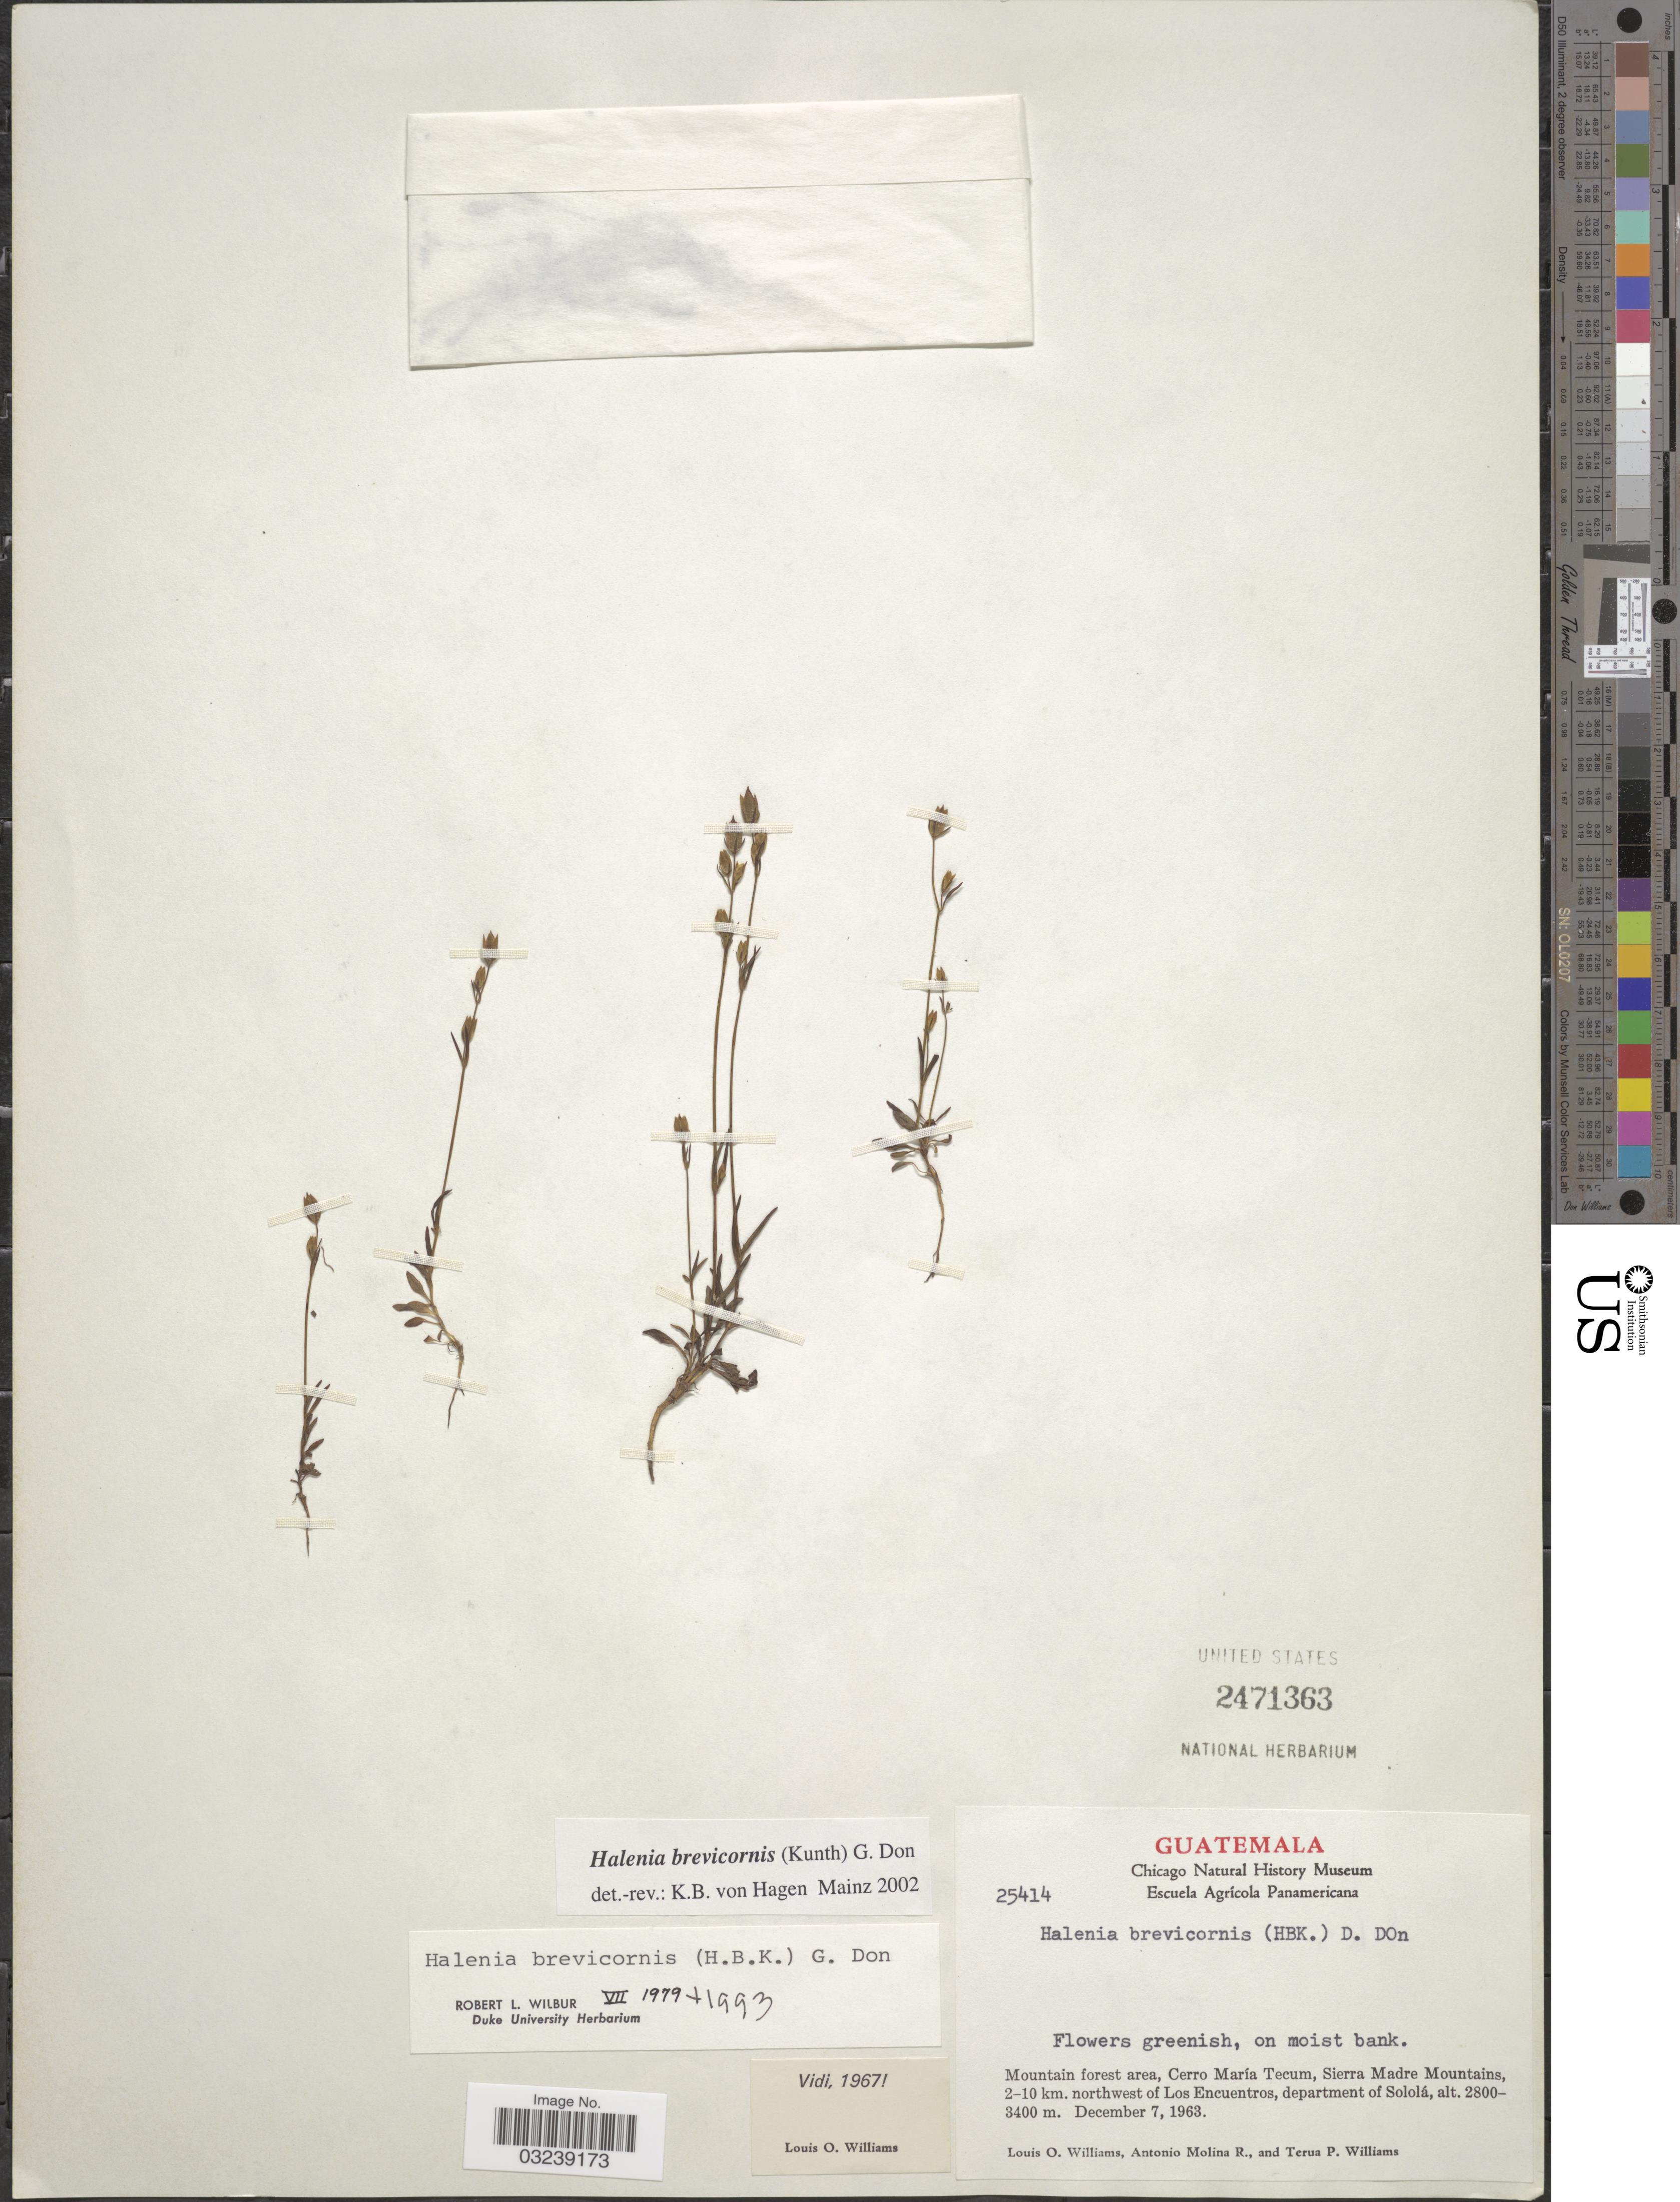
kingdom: Plantae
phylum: Tracheophyta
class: Magnoliopsida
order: Gentianales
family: Gentianaceae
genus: Halenia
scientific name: Halenia brevicornis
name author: (Kunth) G. Don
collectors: L. O. Williams, A. Molina R. & T. Williams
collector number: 25414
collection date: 1963-12-07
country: Guatemala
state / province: Sololá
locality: Mountain forest area, Cerro María Tecum, Sierra Madre Mountains, 2-10 km. northwest of Los Encuentros, department of Sololá.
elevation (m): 2800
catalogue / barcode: US 2471363